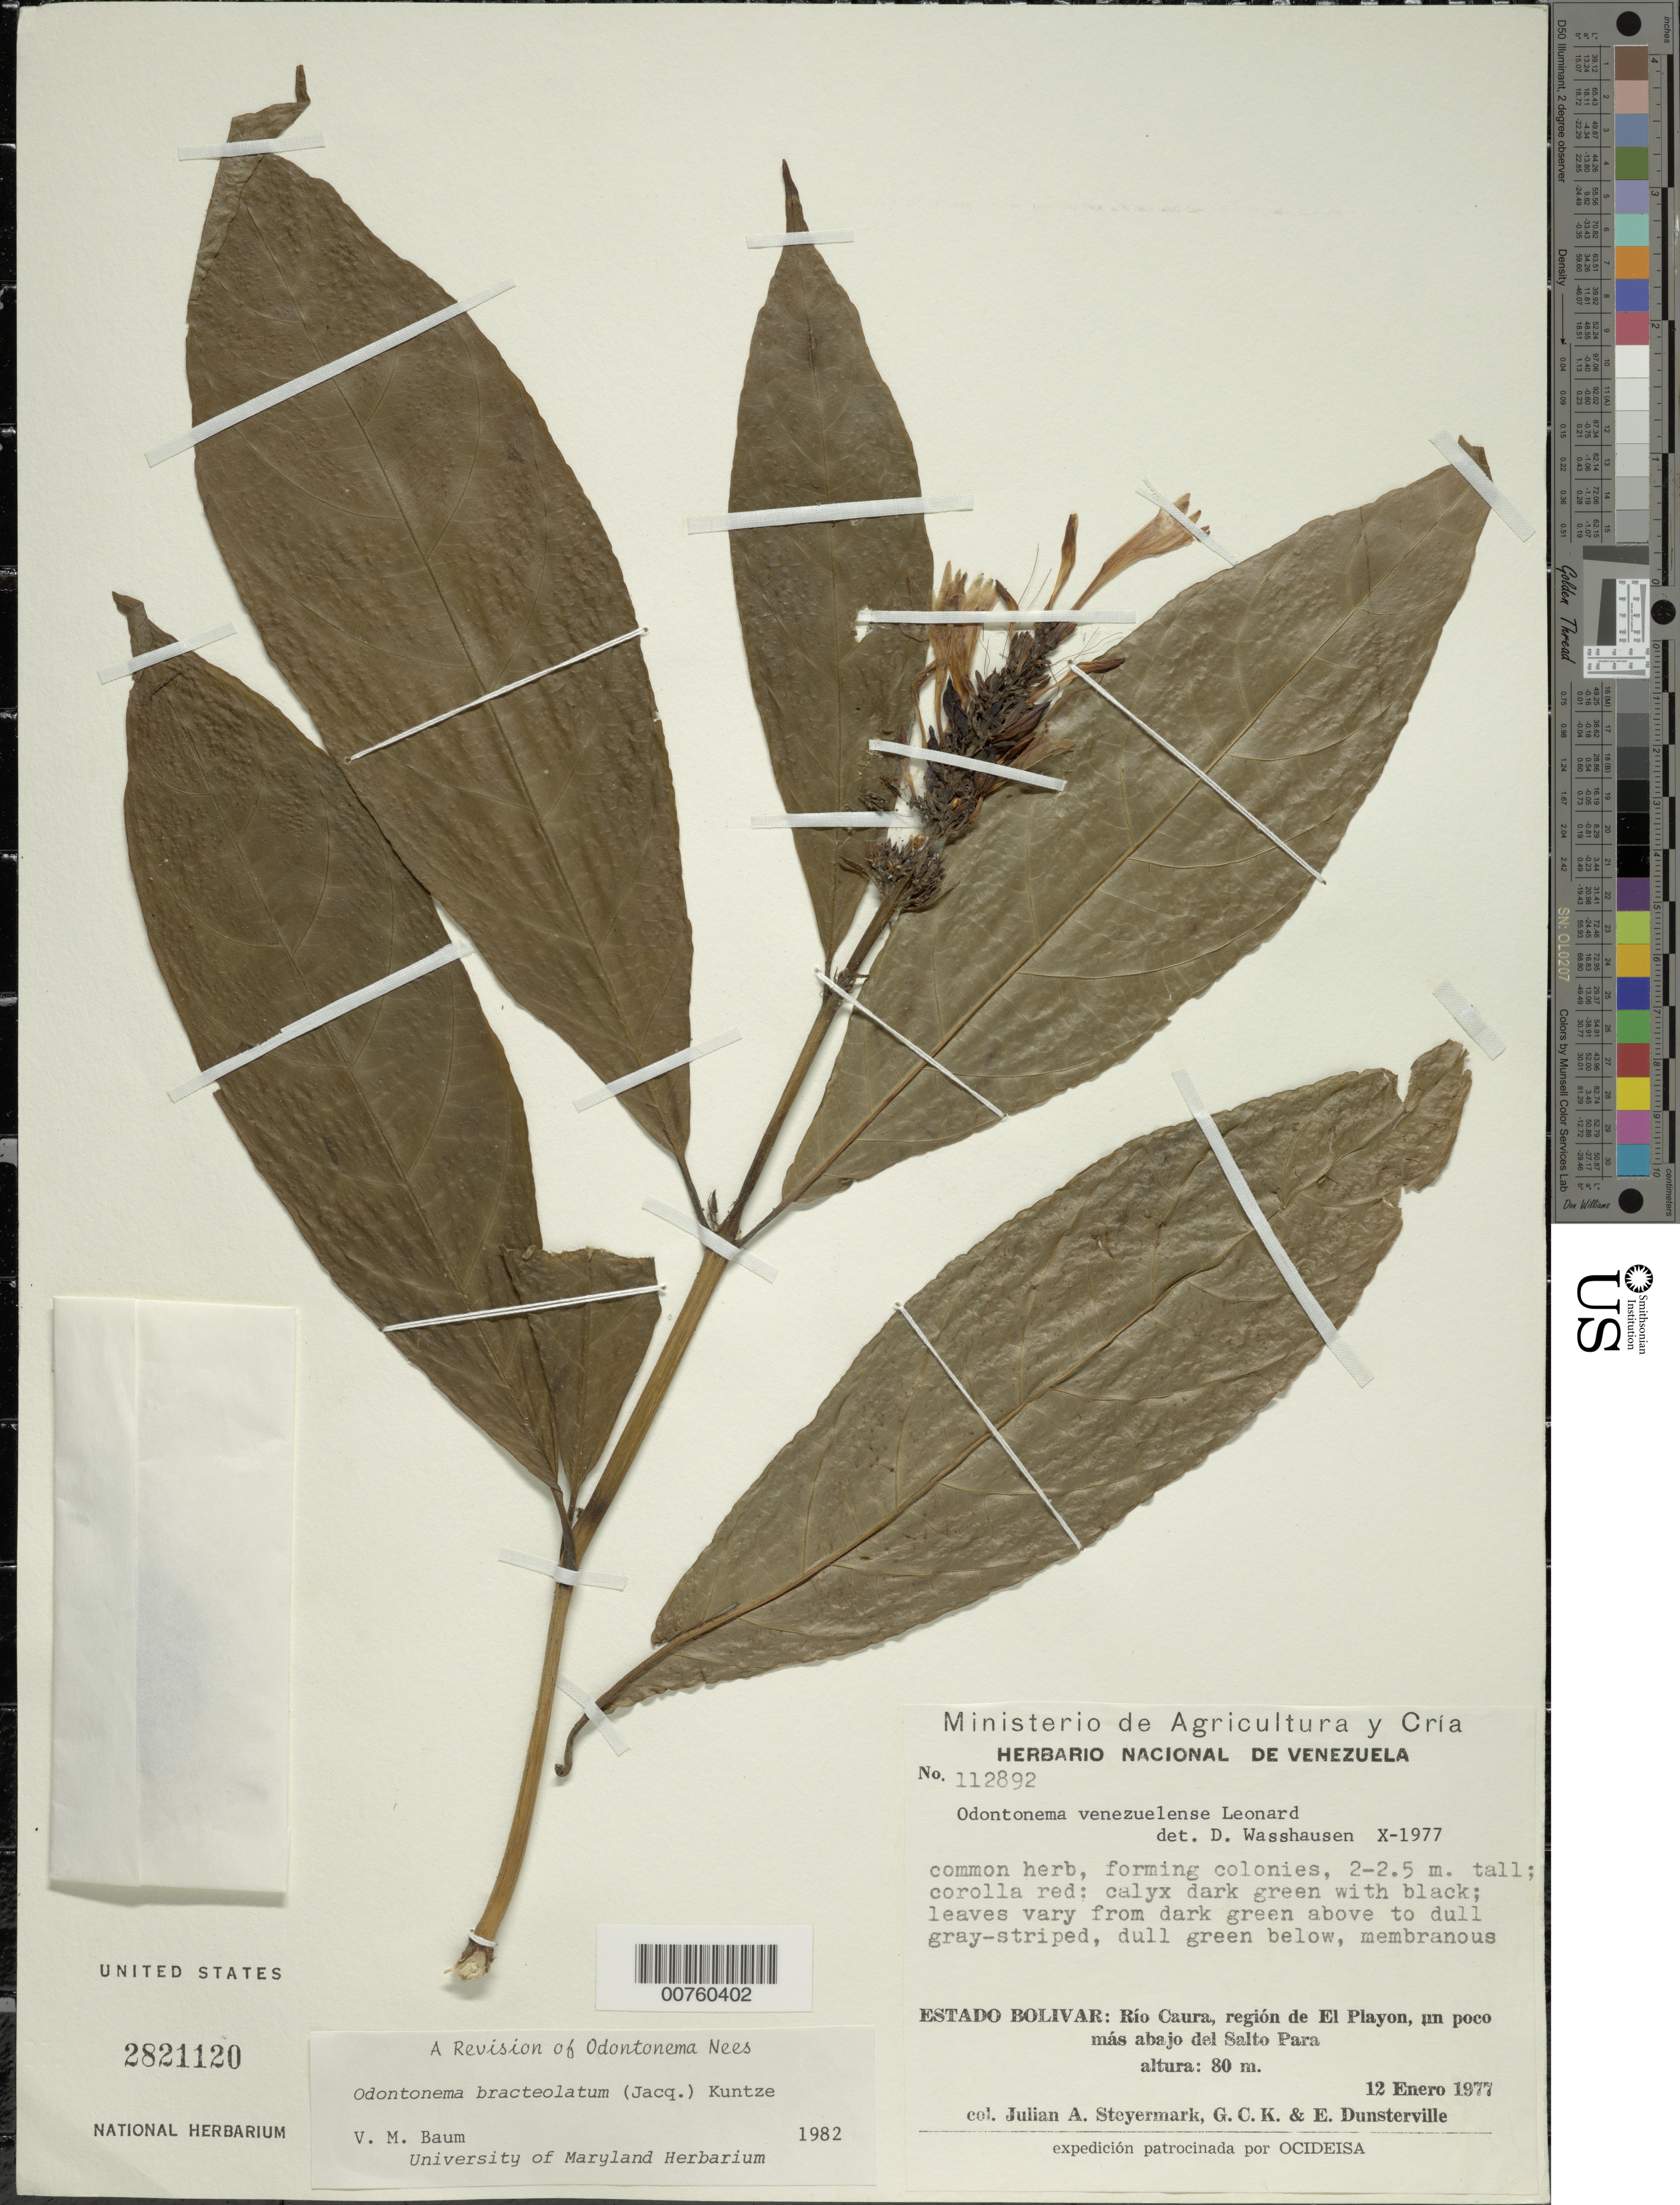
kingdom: Plantae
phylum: Tracheophyta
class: Magnoliopsida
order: Lamiales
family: Acanthaceae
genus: Odontonema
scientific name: Odontonema bracteolatum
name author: (Jacq.) Kuntze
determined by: Baum, V. M.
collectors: J. Steyermark, G. C. K. Dunsterville & E. Dunsterville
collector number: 112892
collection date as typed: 12-Jan-77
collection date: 1977-01-12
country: Venezuela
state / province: Bolívar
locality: Río Caura, región de El Playon, un poco mas abajo del Salto Para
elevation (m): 80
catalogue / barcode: US 2821120